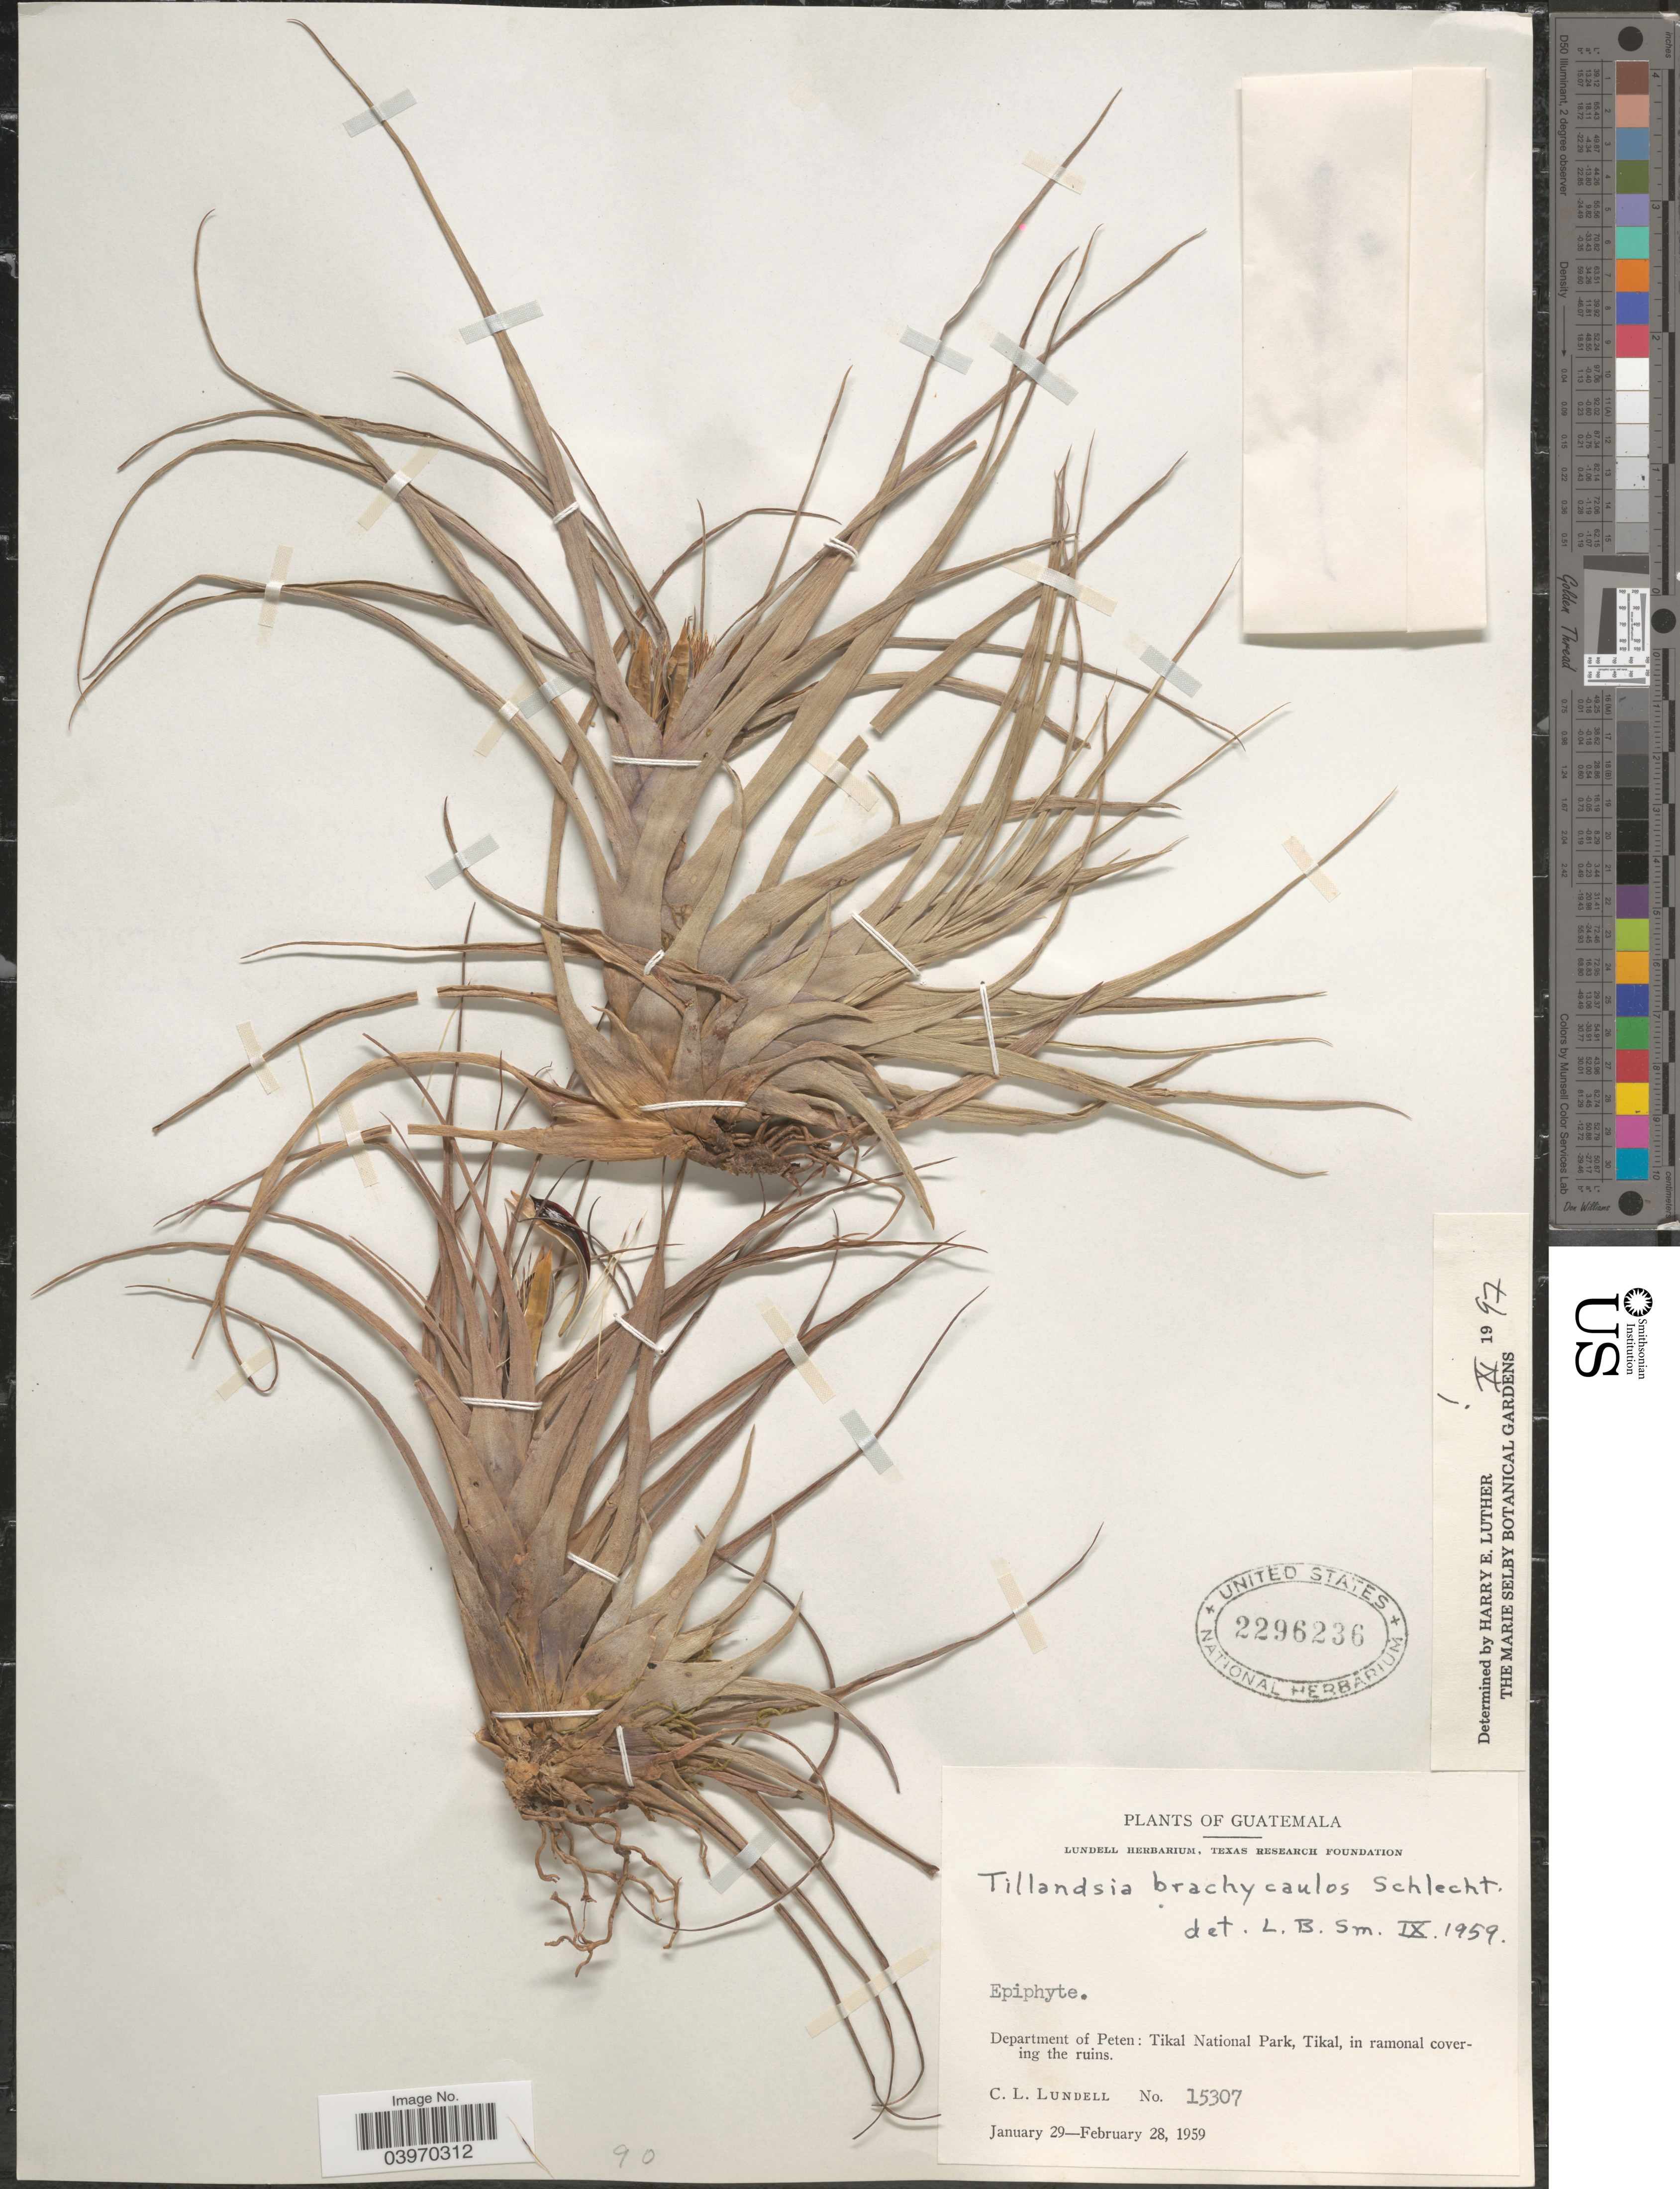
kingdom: Plantae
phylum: Tracheophyta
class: Liliopsida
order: Poales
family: Bromeliaceae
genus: Tillandsia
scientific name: Tillandsia brachycaulos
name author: Schltdl.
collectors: C. L. Lundell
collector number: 15307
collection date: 1959-01-27/1959-02-28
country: Guatemala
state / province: El Peten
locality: Department of Peten: Tikal National Park, Tikal, in ramonal covering the ruins.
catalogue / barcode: US 2296236